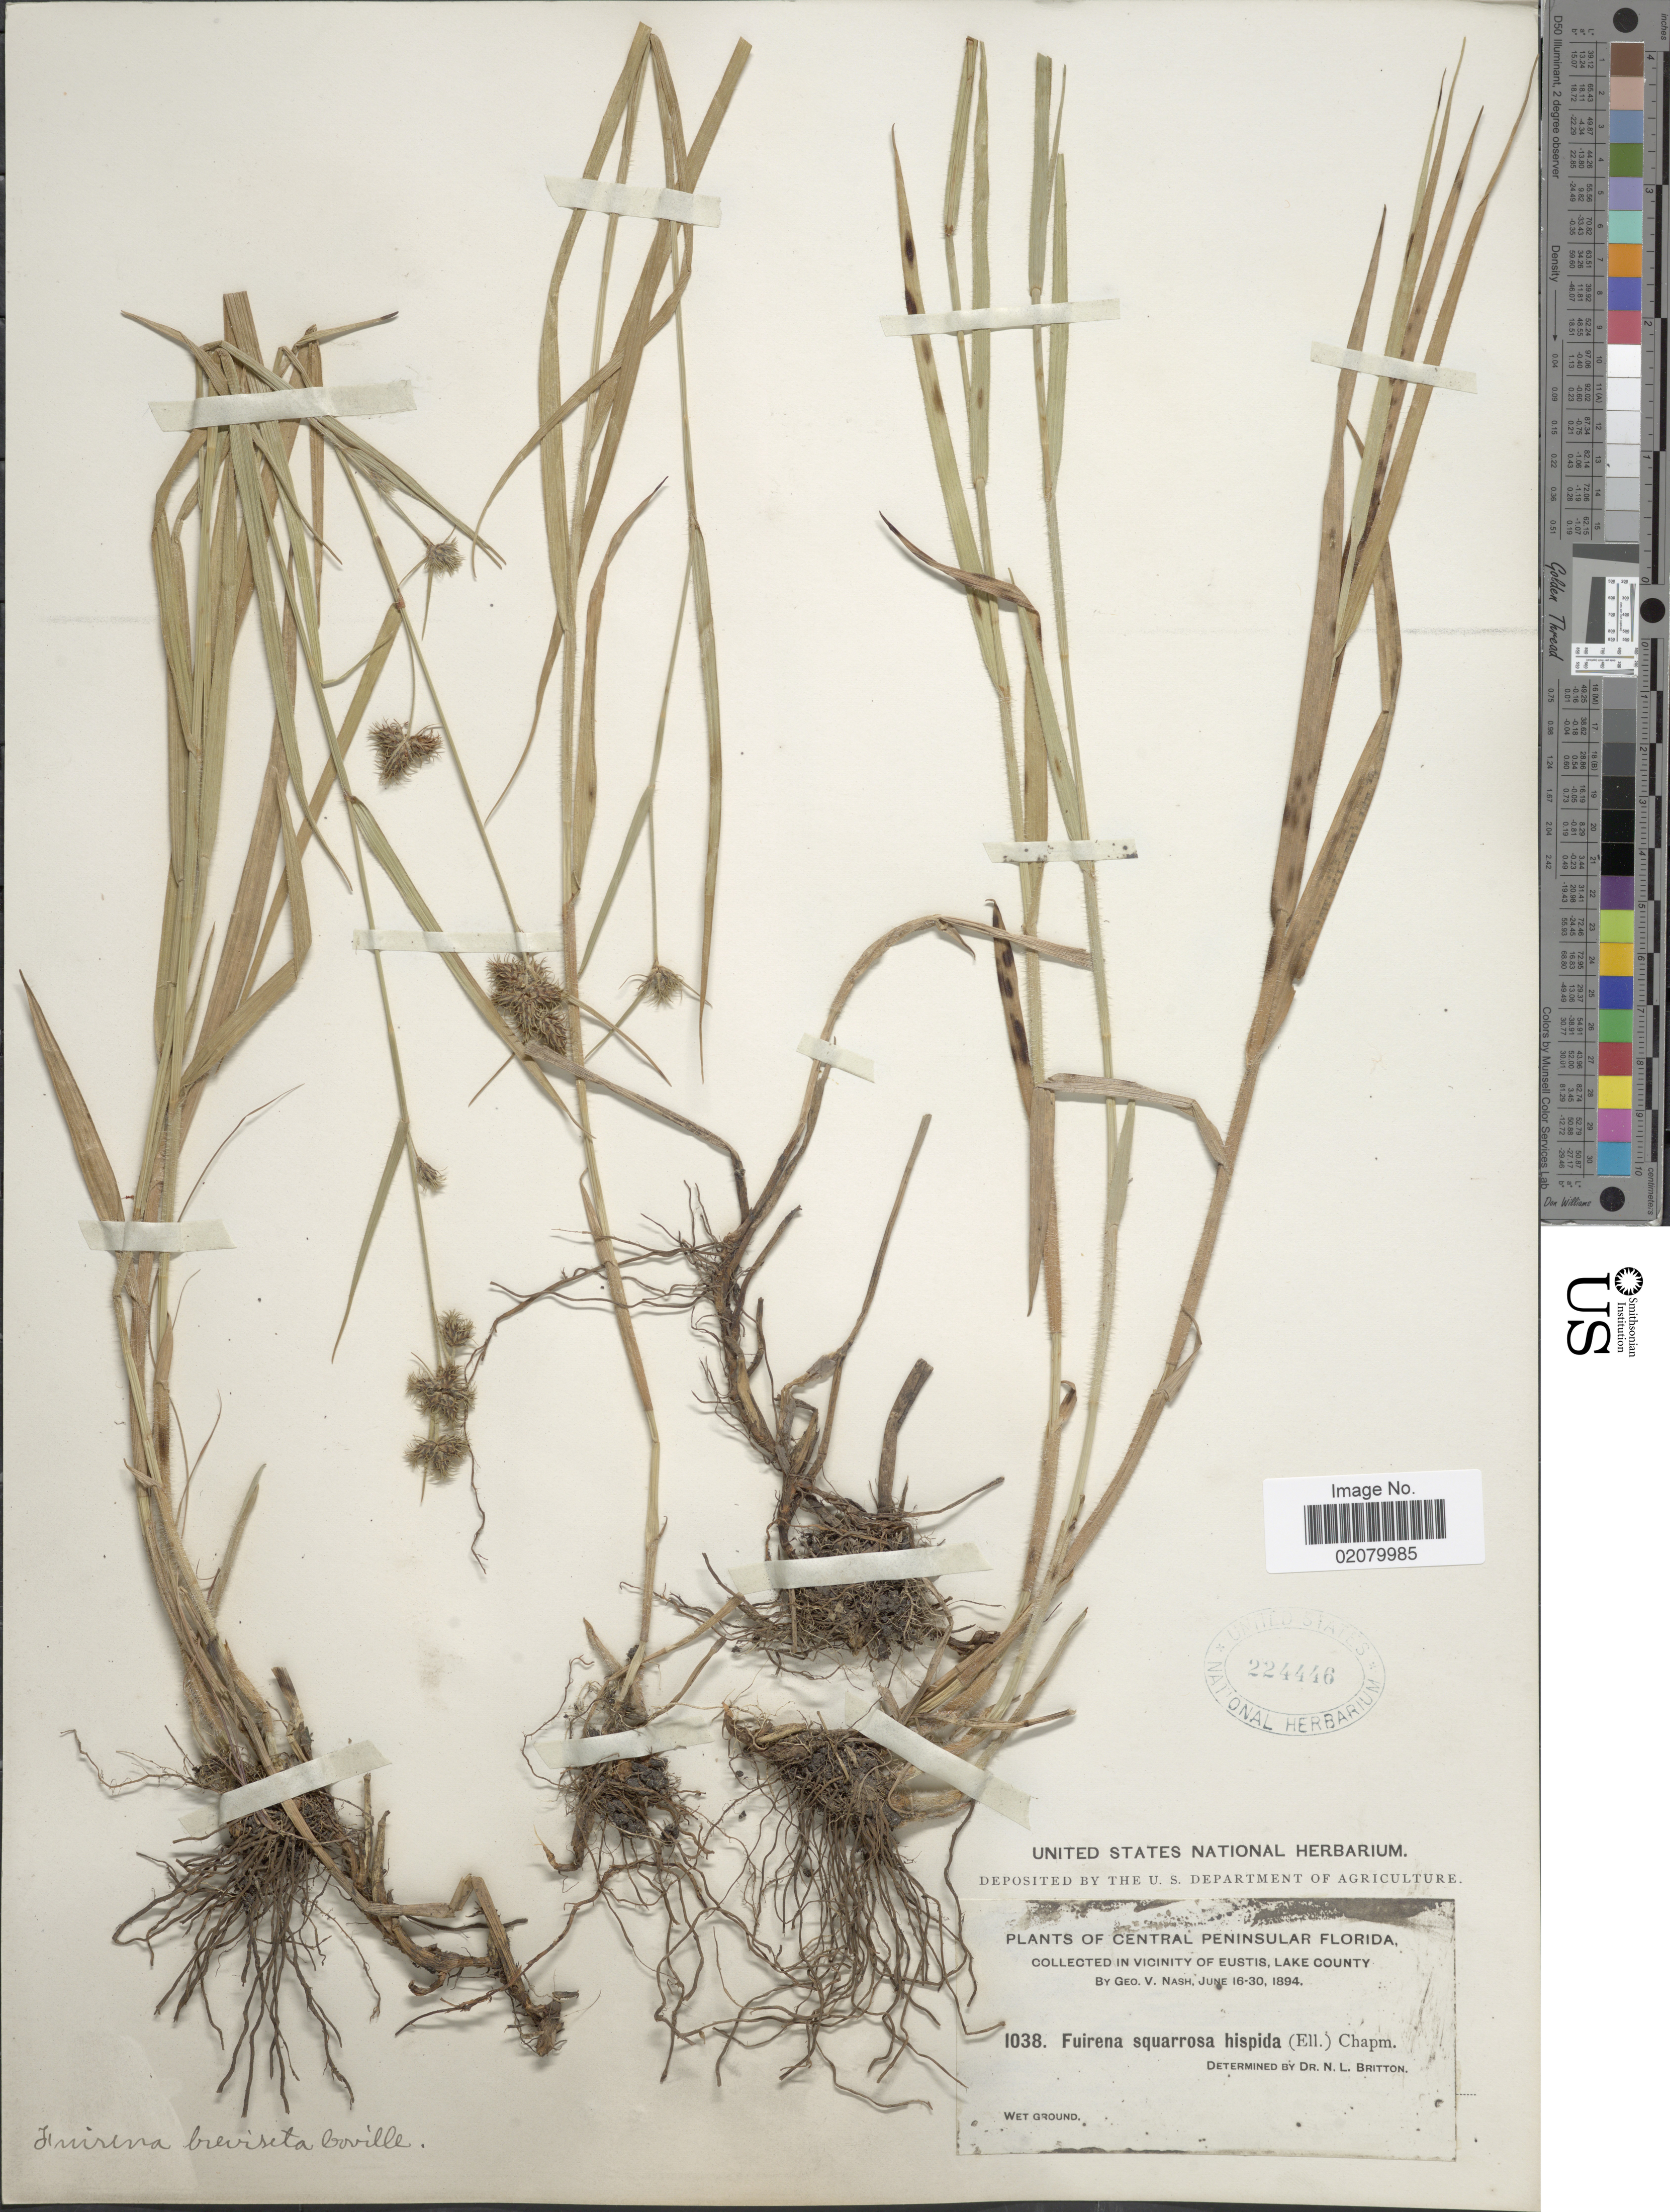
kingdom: Plantae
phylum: Tracheophyta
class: Liliopsida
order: Poales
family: Cyperaceae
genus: Fuirena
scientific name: Fuirena squarrosa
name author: Michx.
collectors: G. V. Nash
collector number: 1038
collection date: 1894-06-16/1894-06-30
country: United States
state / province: Florida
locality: Central Peninsular Florida, in the vicinity of Eustis, Lake County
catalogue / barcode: US 224446